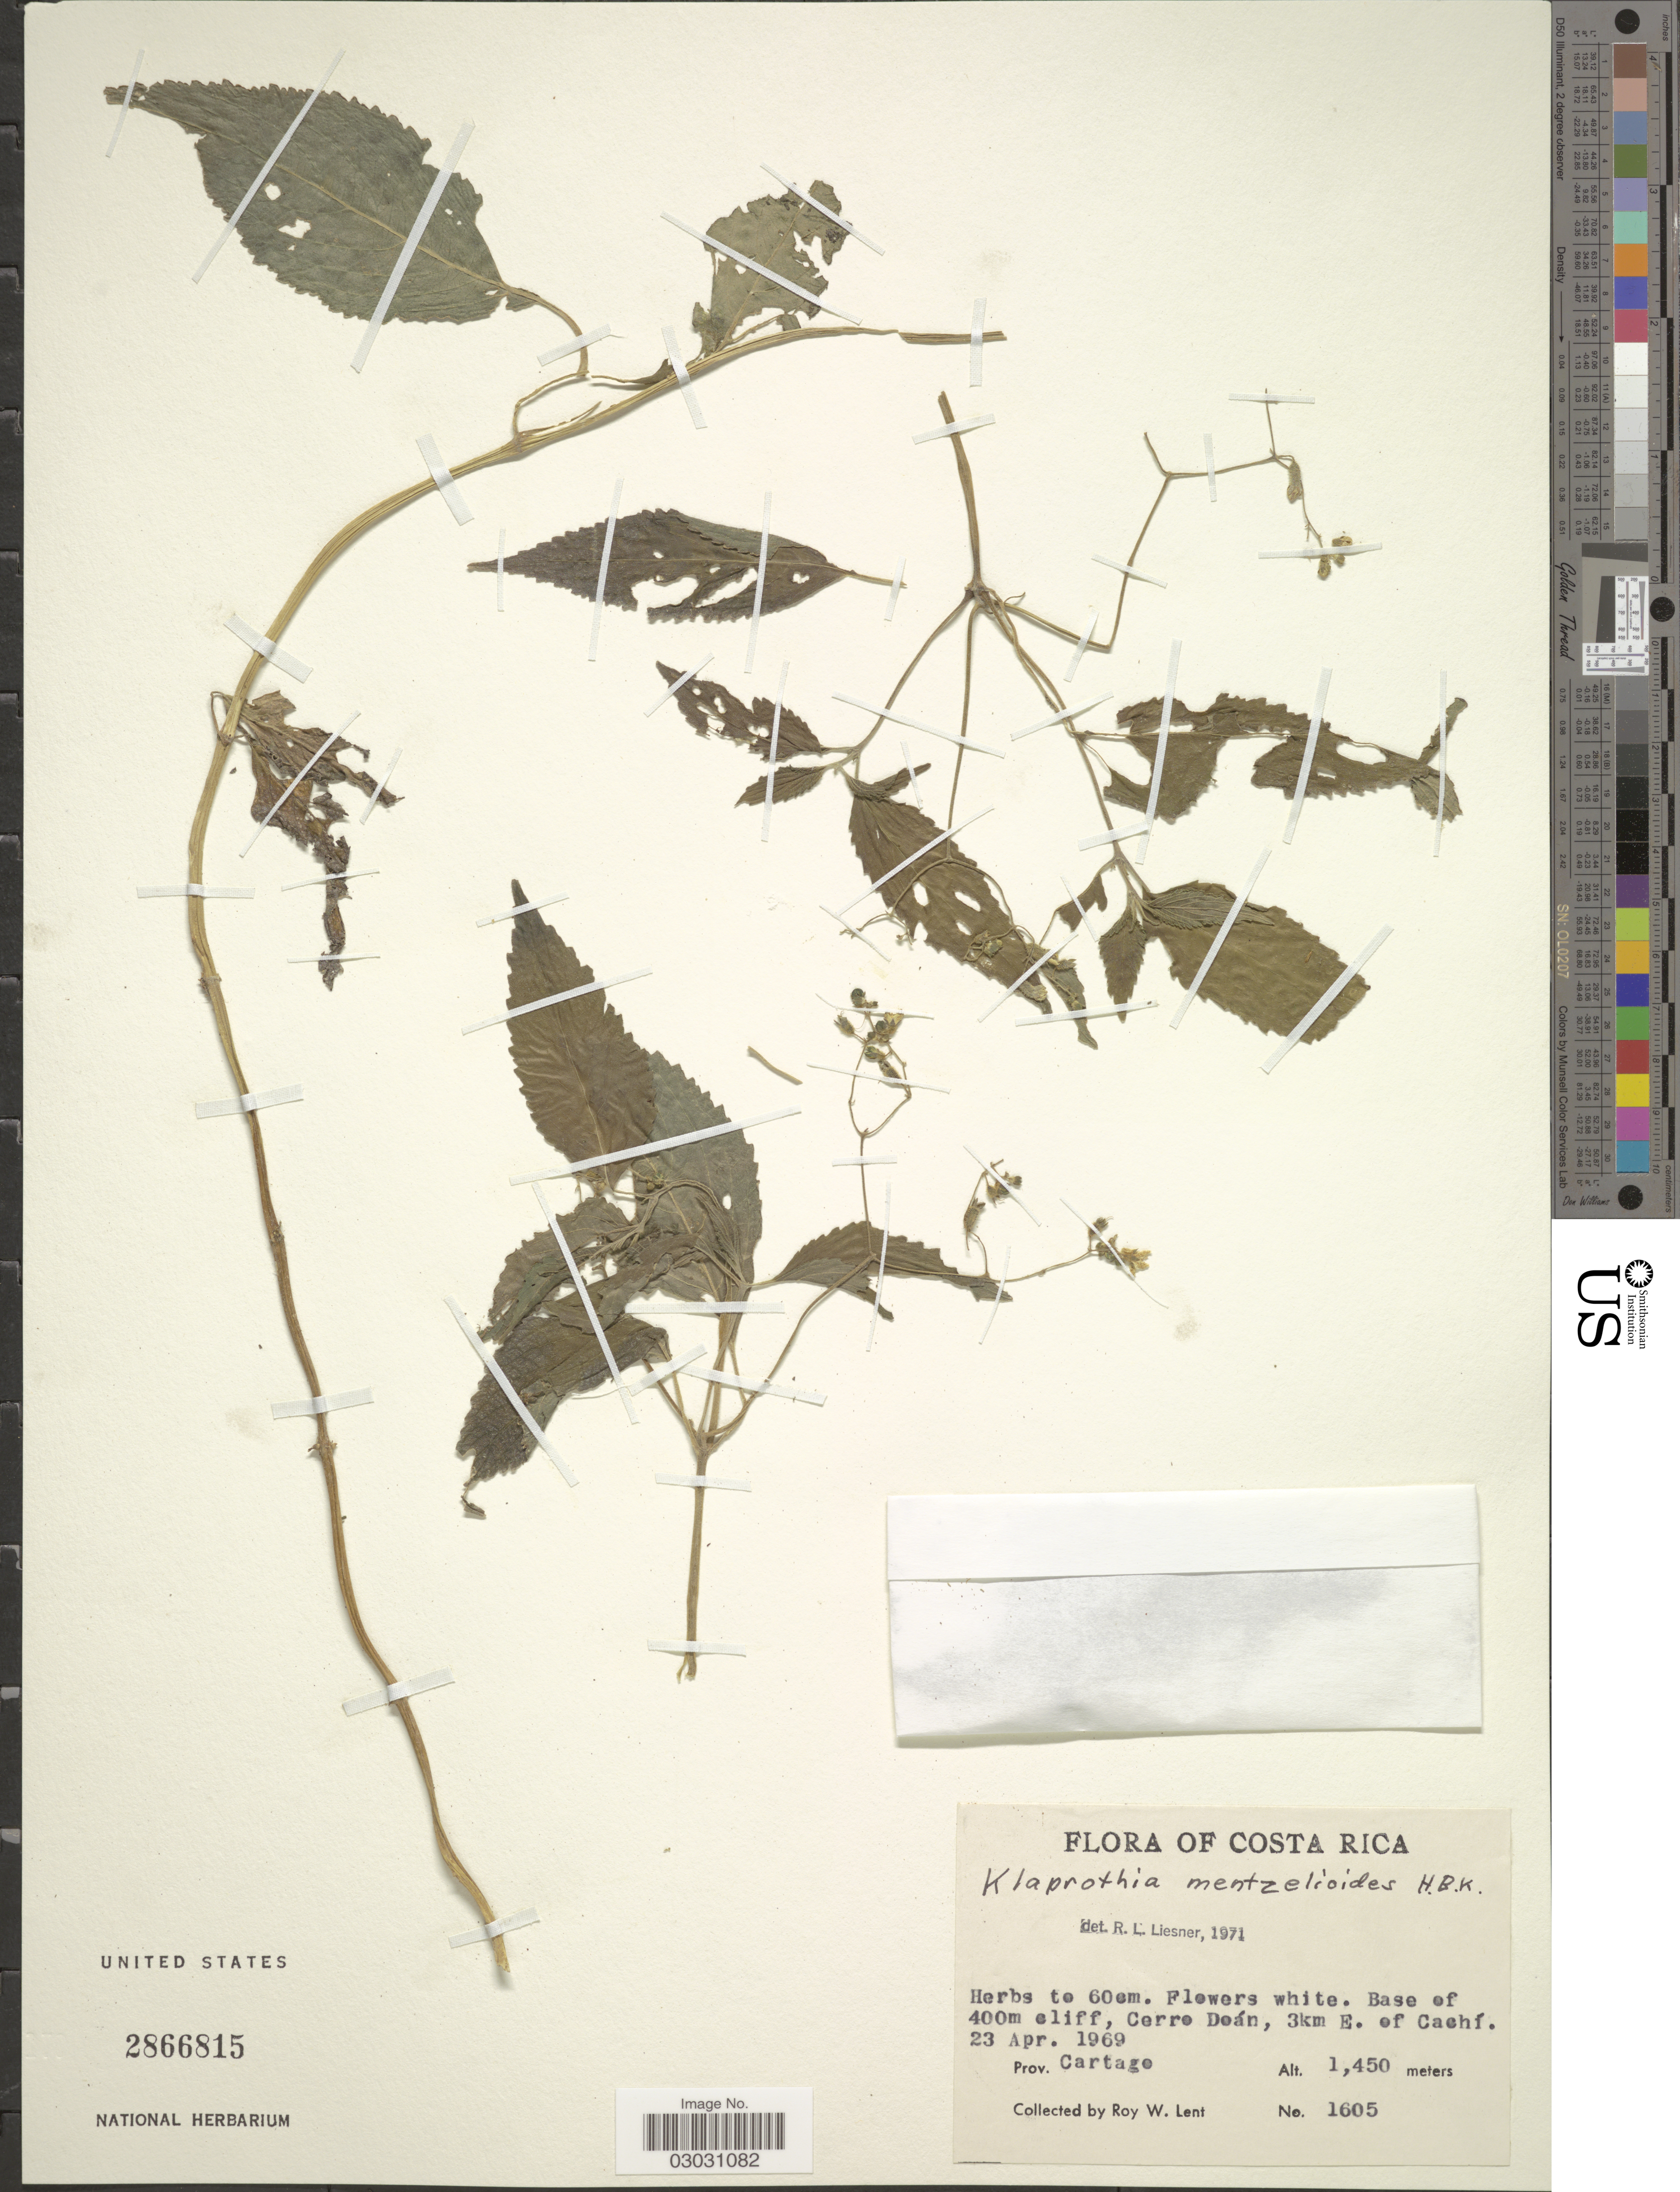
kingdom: Plantae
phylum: Tracheophyta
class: Magnoliopsida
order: Cornales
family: Loasaceae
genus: Klaprothia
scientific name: Klaprothia mentzelioides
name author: Kunth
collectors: R. W. Lent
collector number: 1605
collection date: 1969-04-23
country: Costa Rica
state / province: Cartago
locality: Base of 400m cliff, Cerro Deán, 3km E. of Cachí.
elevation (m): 1450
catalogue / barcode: US 2866815